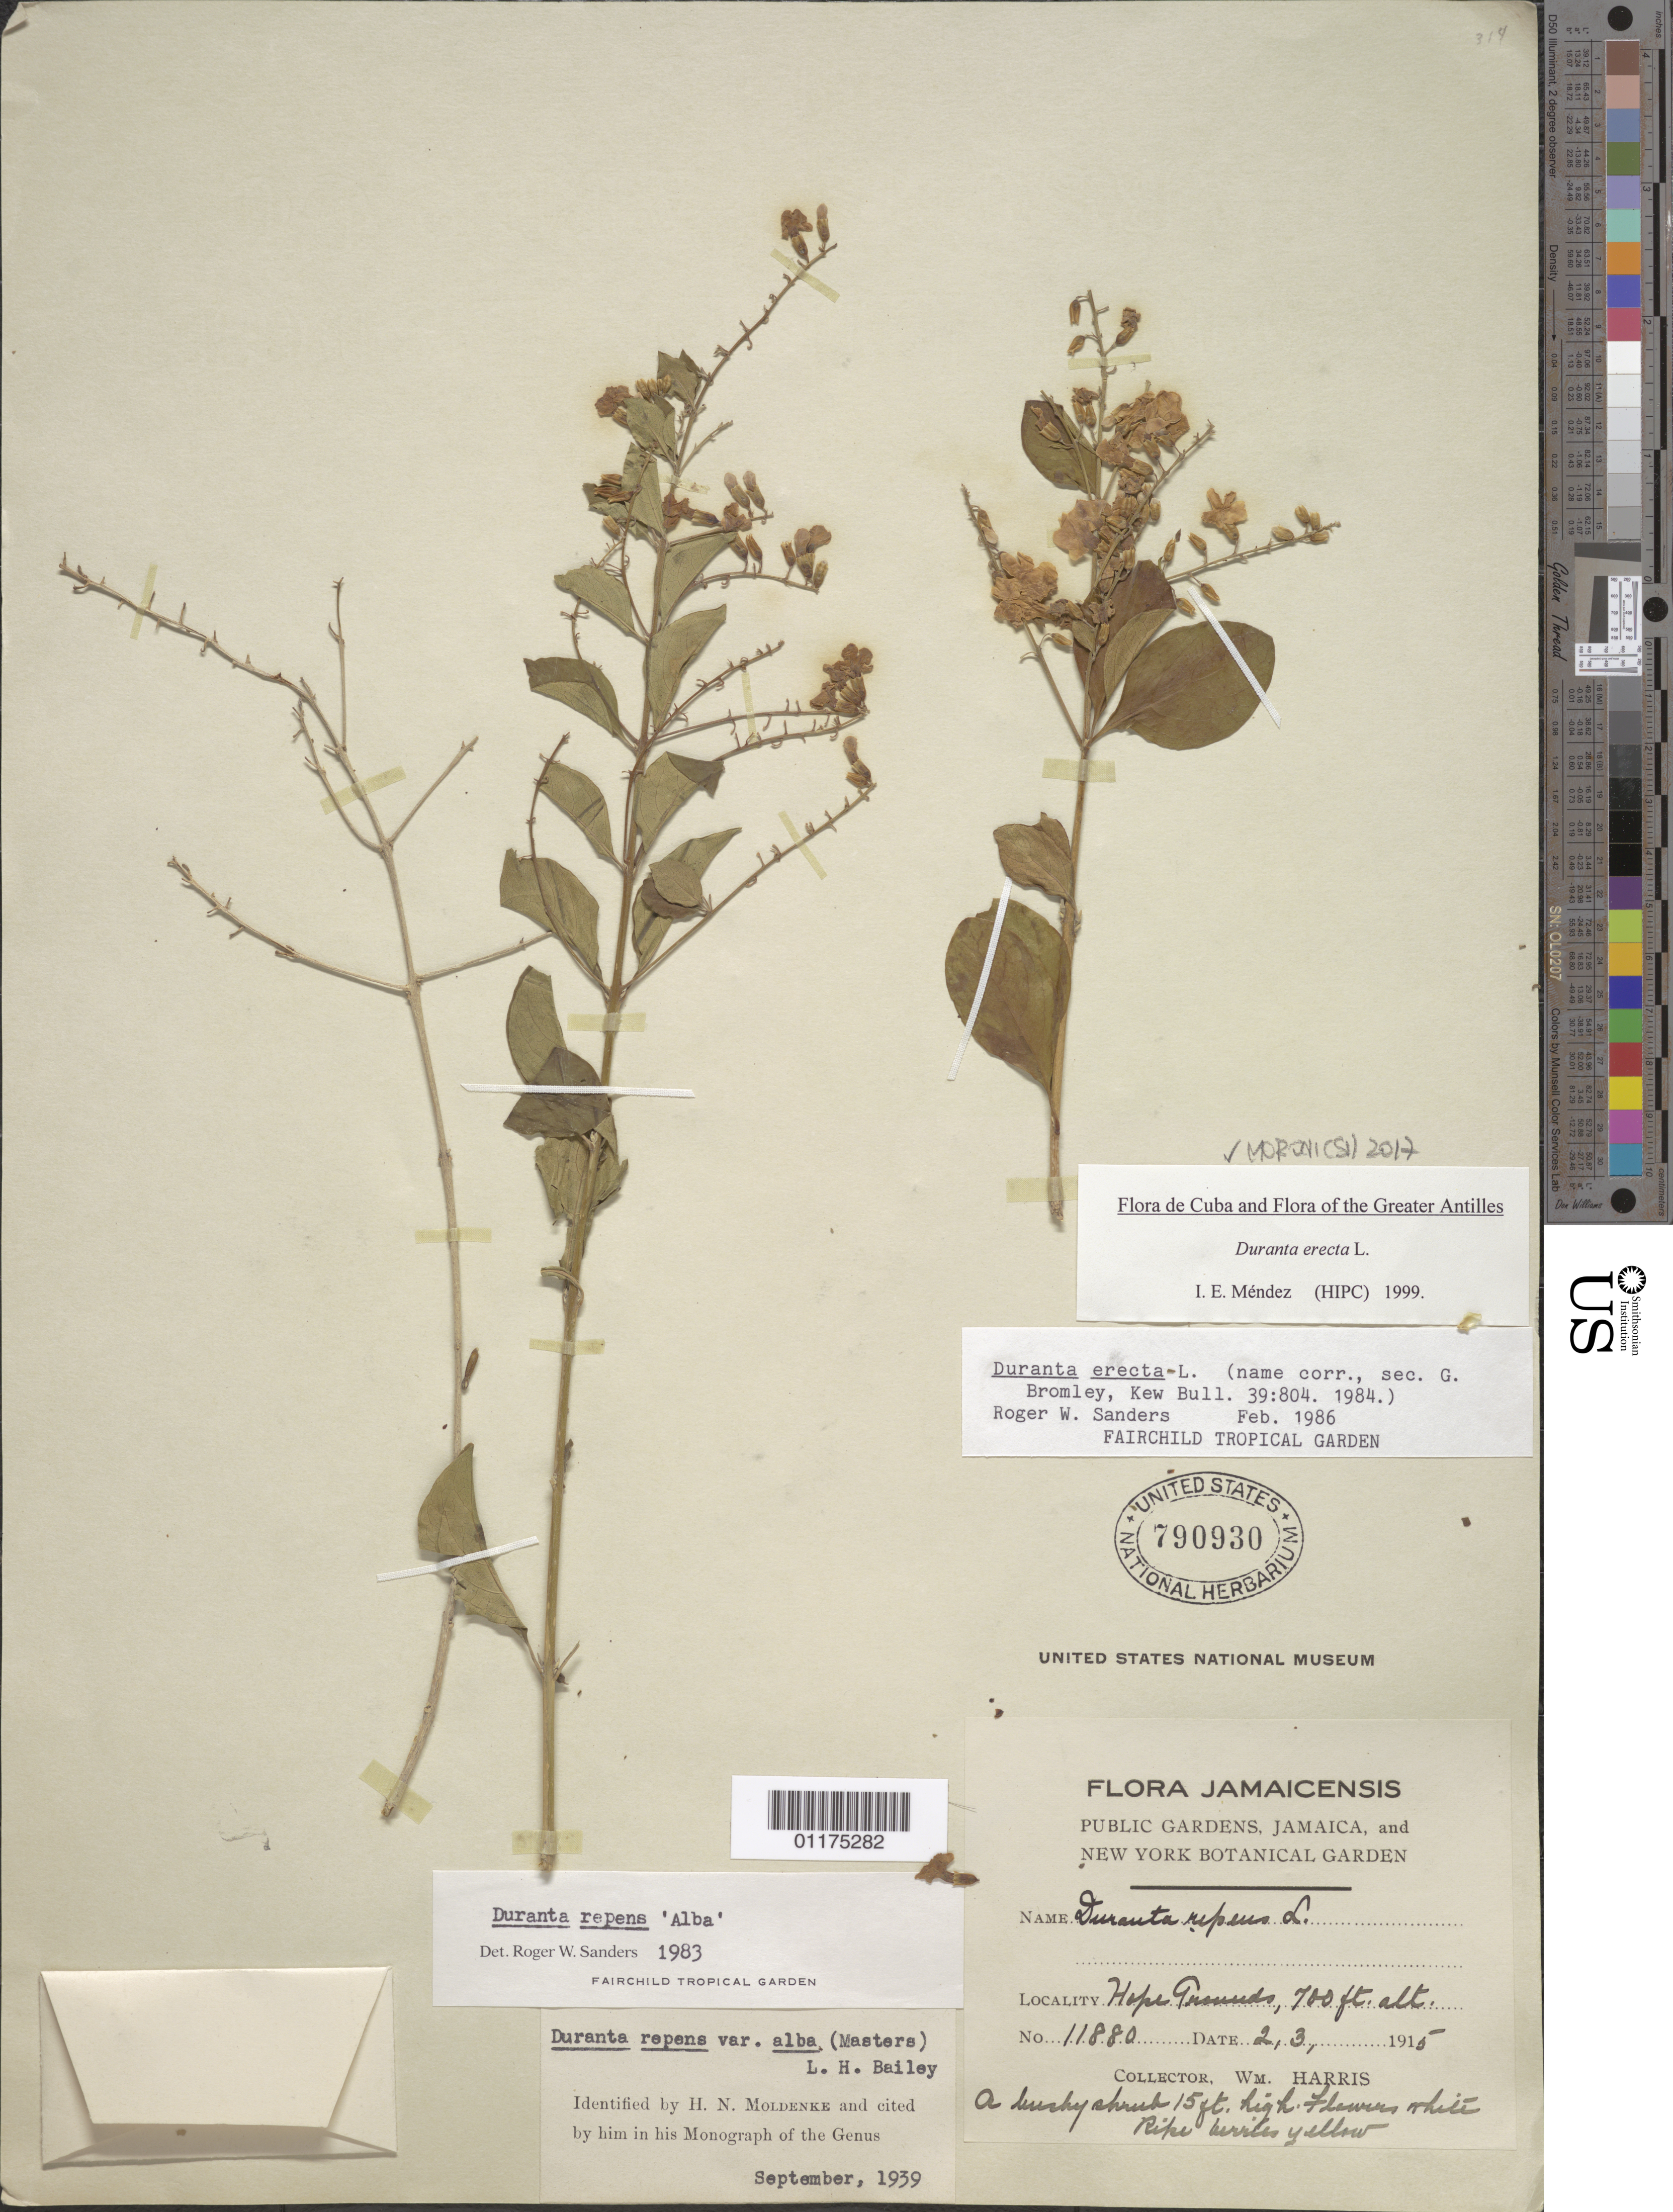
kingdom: Plantae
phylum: Tracheophyta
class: Magnoliopsida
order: Lamiales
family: Verbenaceae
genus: Duranta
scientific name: Duranta erecta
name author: L.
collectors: W. Harris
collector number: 11880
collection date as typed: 02 Mar 1915 or 03 Feb 1915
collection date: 1915-02-03 or 1915-03-02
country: Jamaica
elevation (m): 213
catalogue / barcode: US 790930